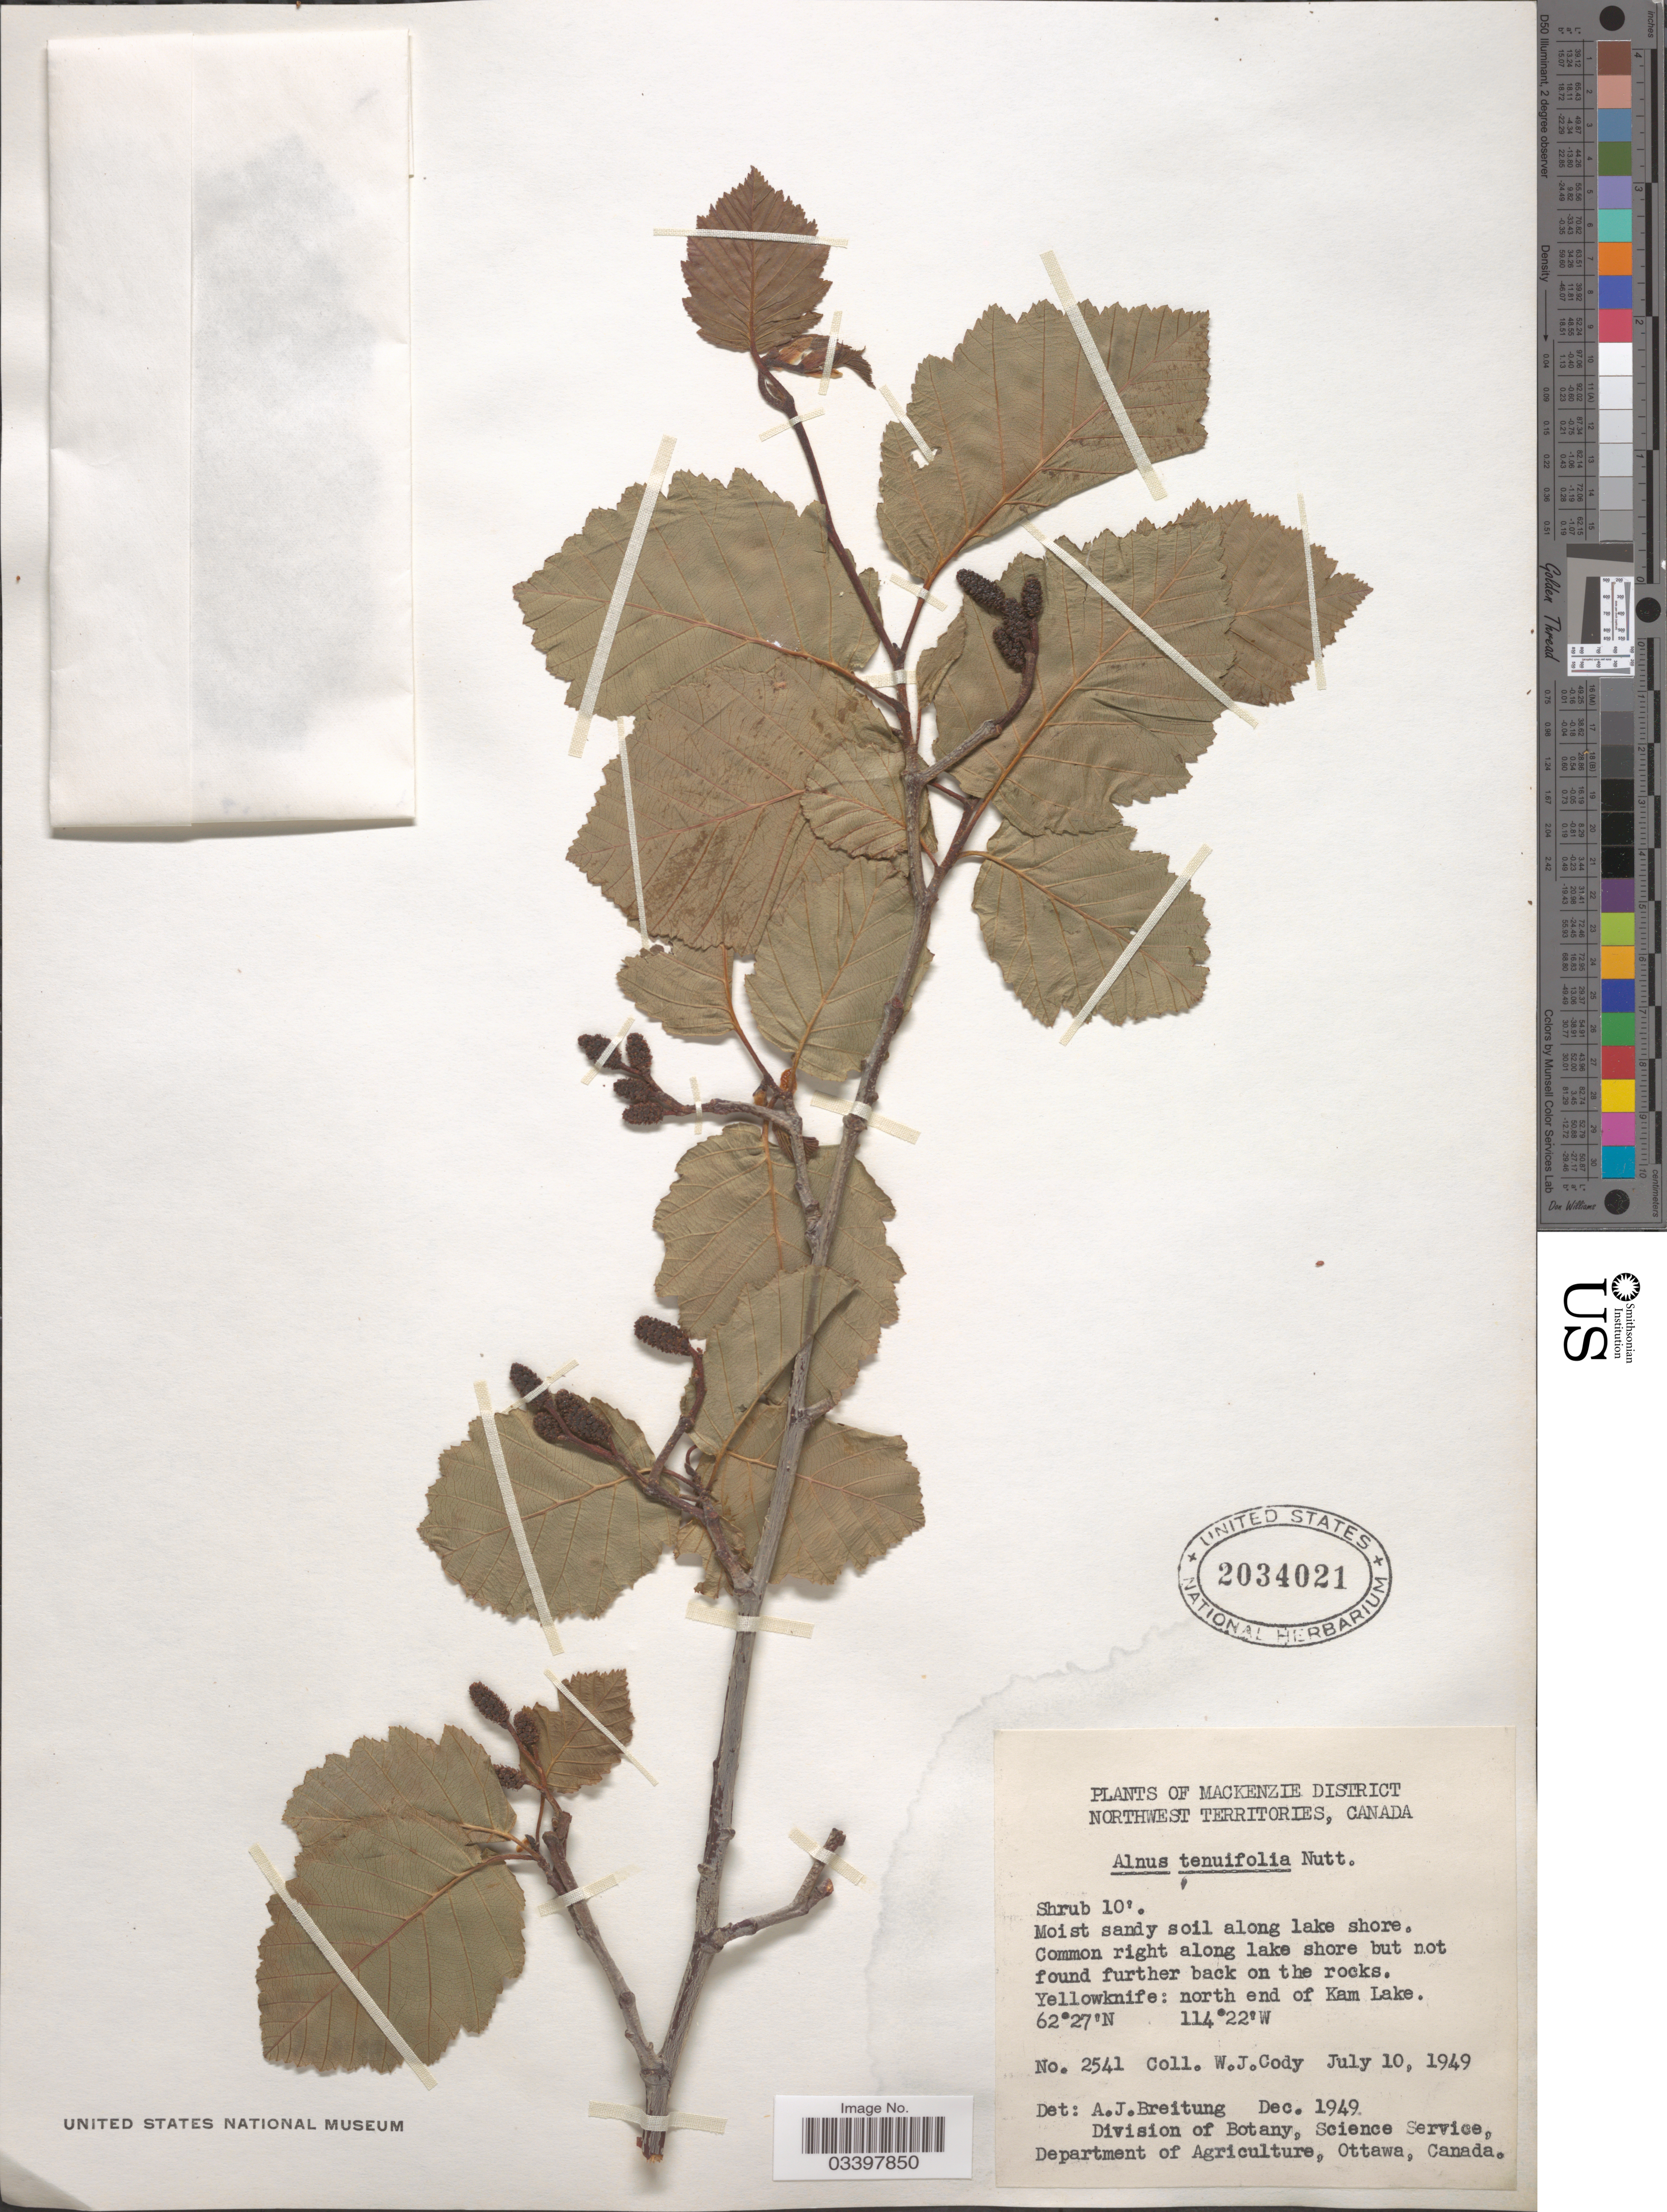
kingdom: Plantae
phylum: Tracheophyta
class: Magnoliopsida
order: Fagales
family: Betulaceae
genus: Alnus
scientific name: Alnus incana subsp. tenuifolia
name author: (Nutt.) Breitung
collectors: W. Cody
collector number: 2541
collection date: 1949-07-10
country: Canada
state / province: Northwest Territories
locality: Mackenzie District. Yellowknife: north end of Kam Lake.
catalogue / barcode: US 2034021